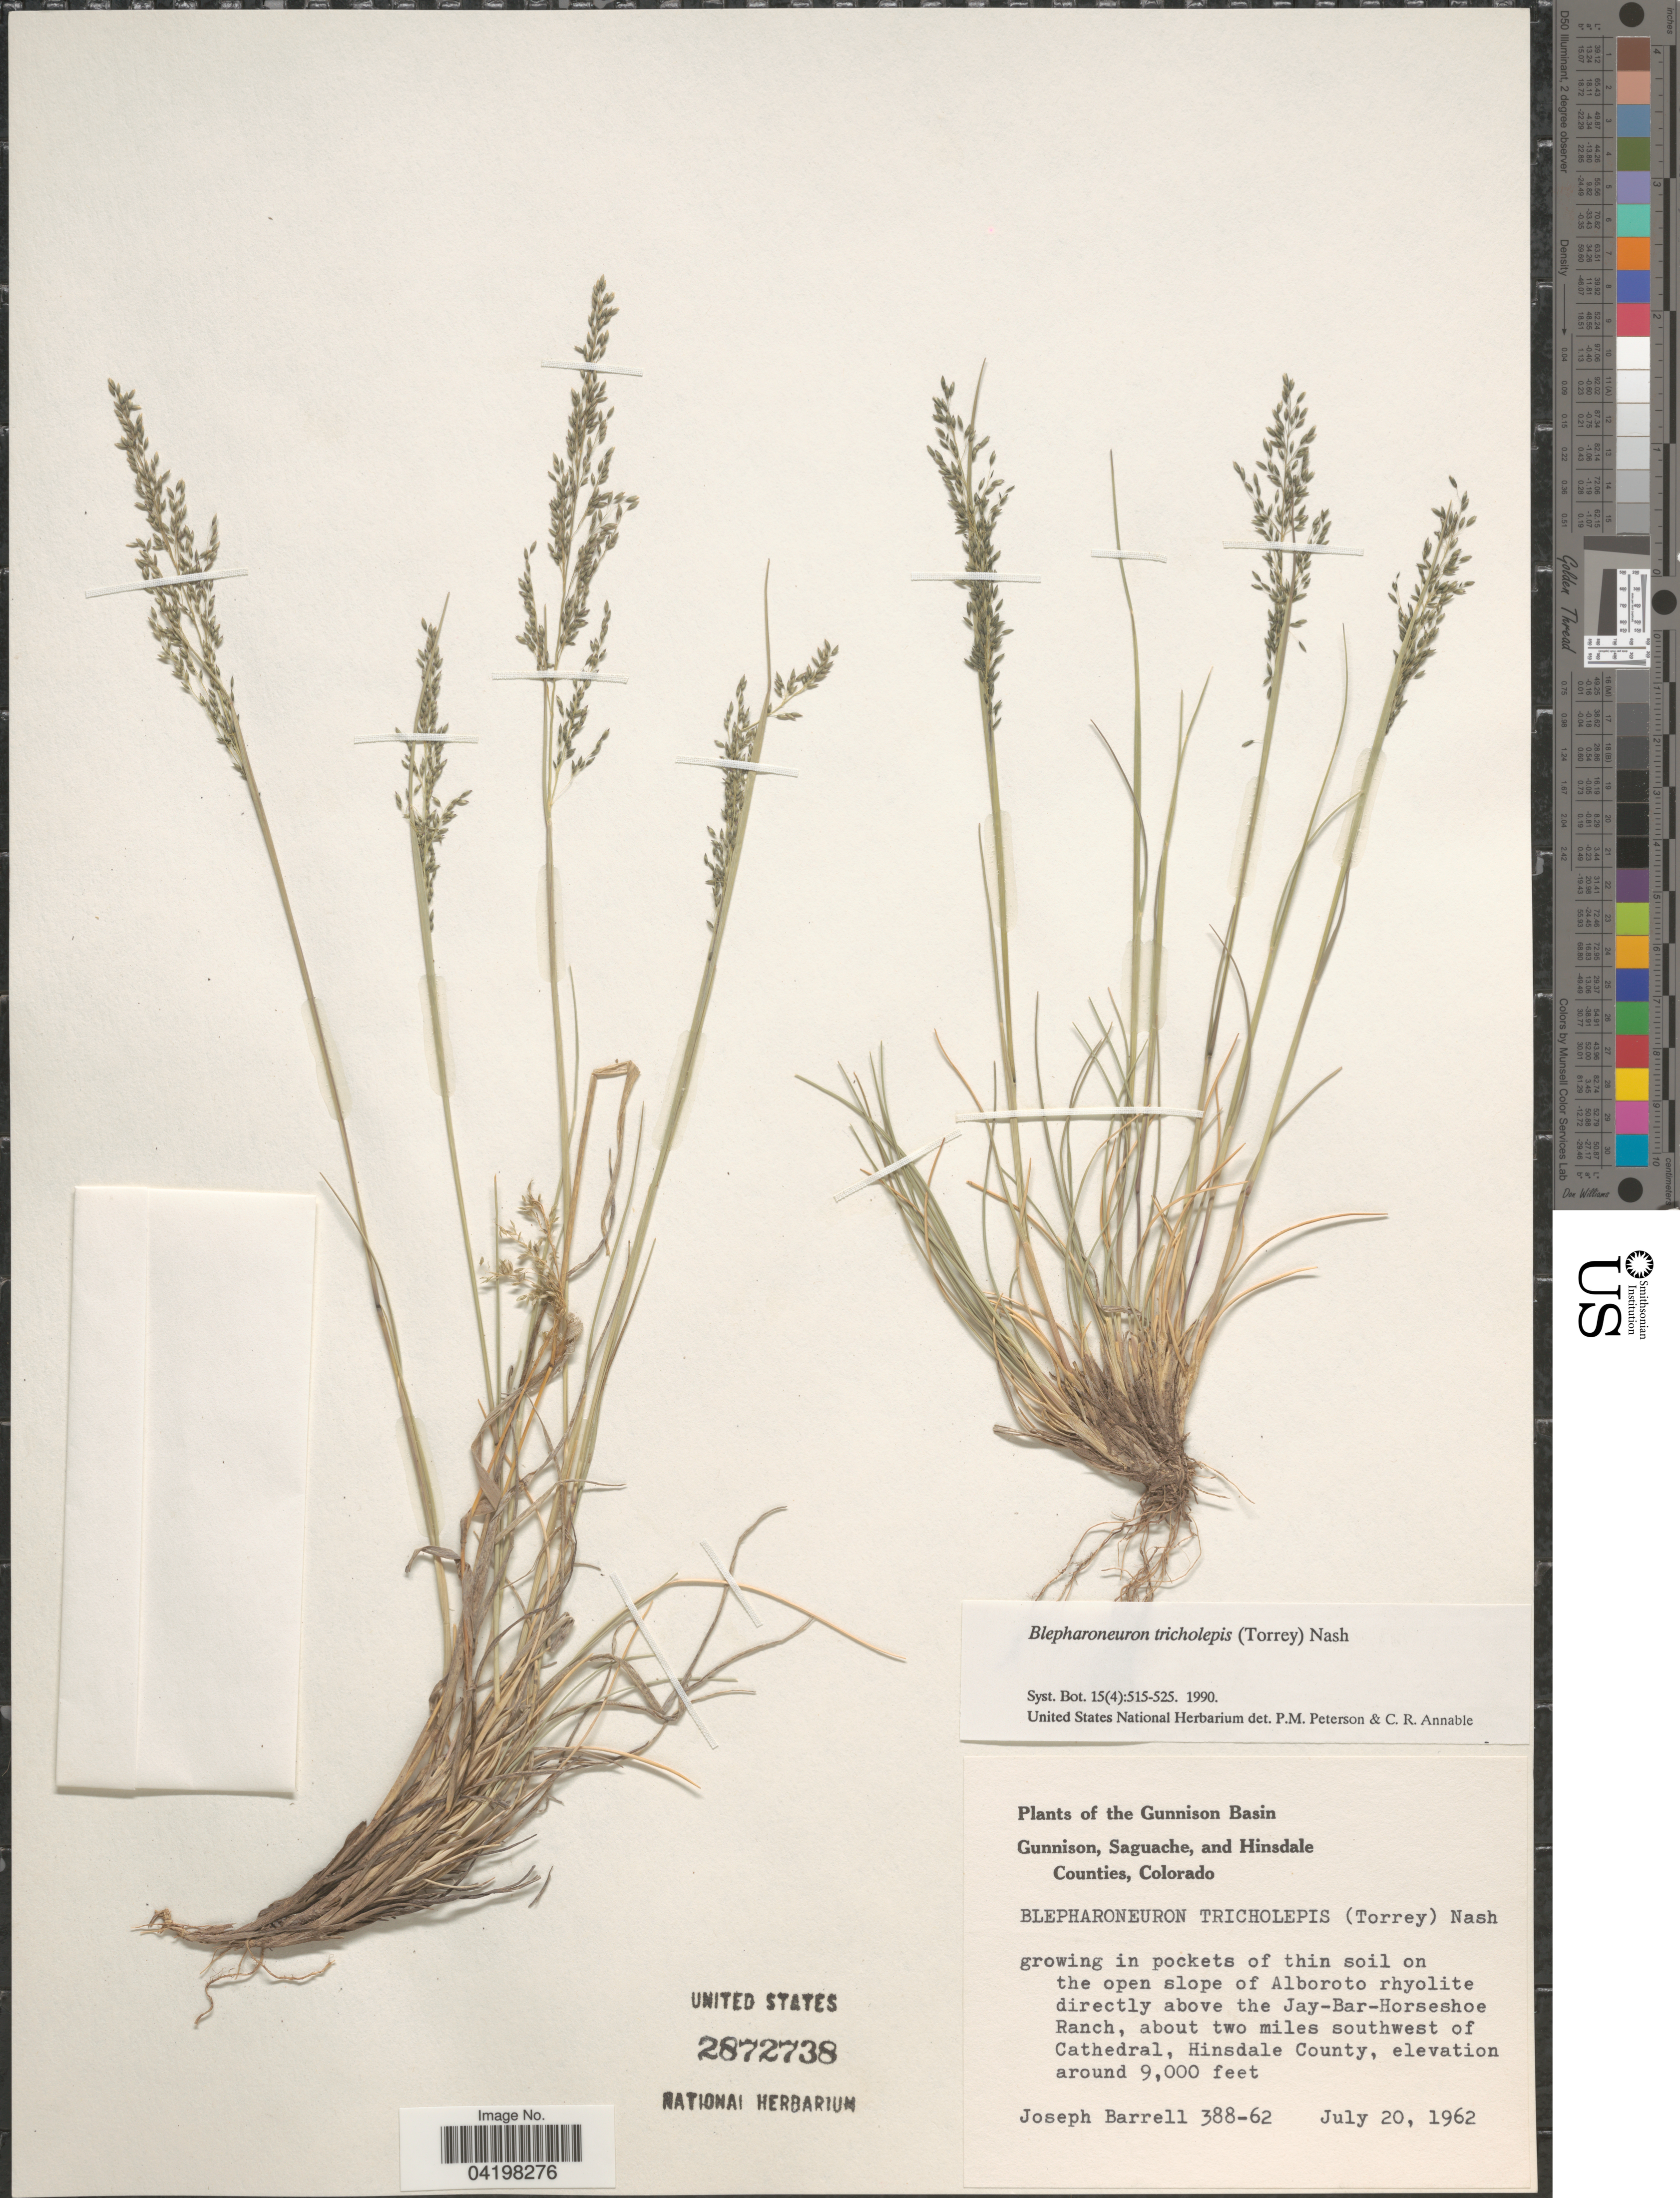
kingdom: Plantae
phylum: Tracheophyta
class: Liliopsida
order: Poales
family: Poaceae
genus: Muhlenbergia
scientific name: Muhlenbergia tricholepis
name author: (Torr.) Columbus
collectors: J. Barrell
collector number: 388-62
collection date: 1962-07-20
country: United States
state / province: Colorado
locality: Gunnison Basin. In pockets of thin soil on the open slope of Alboroto rhyolite directly above the Jay-Bar-Horseshoe Ranch, about two miles southwest of Cathedral, Hinsdale County.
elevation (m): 2743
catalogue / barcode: US 2872738